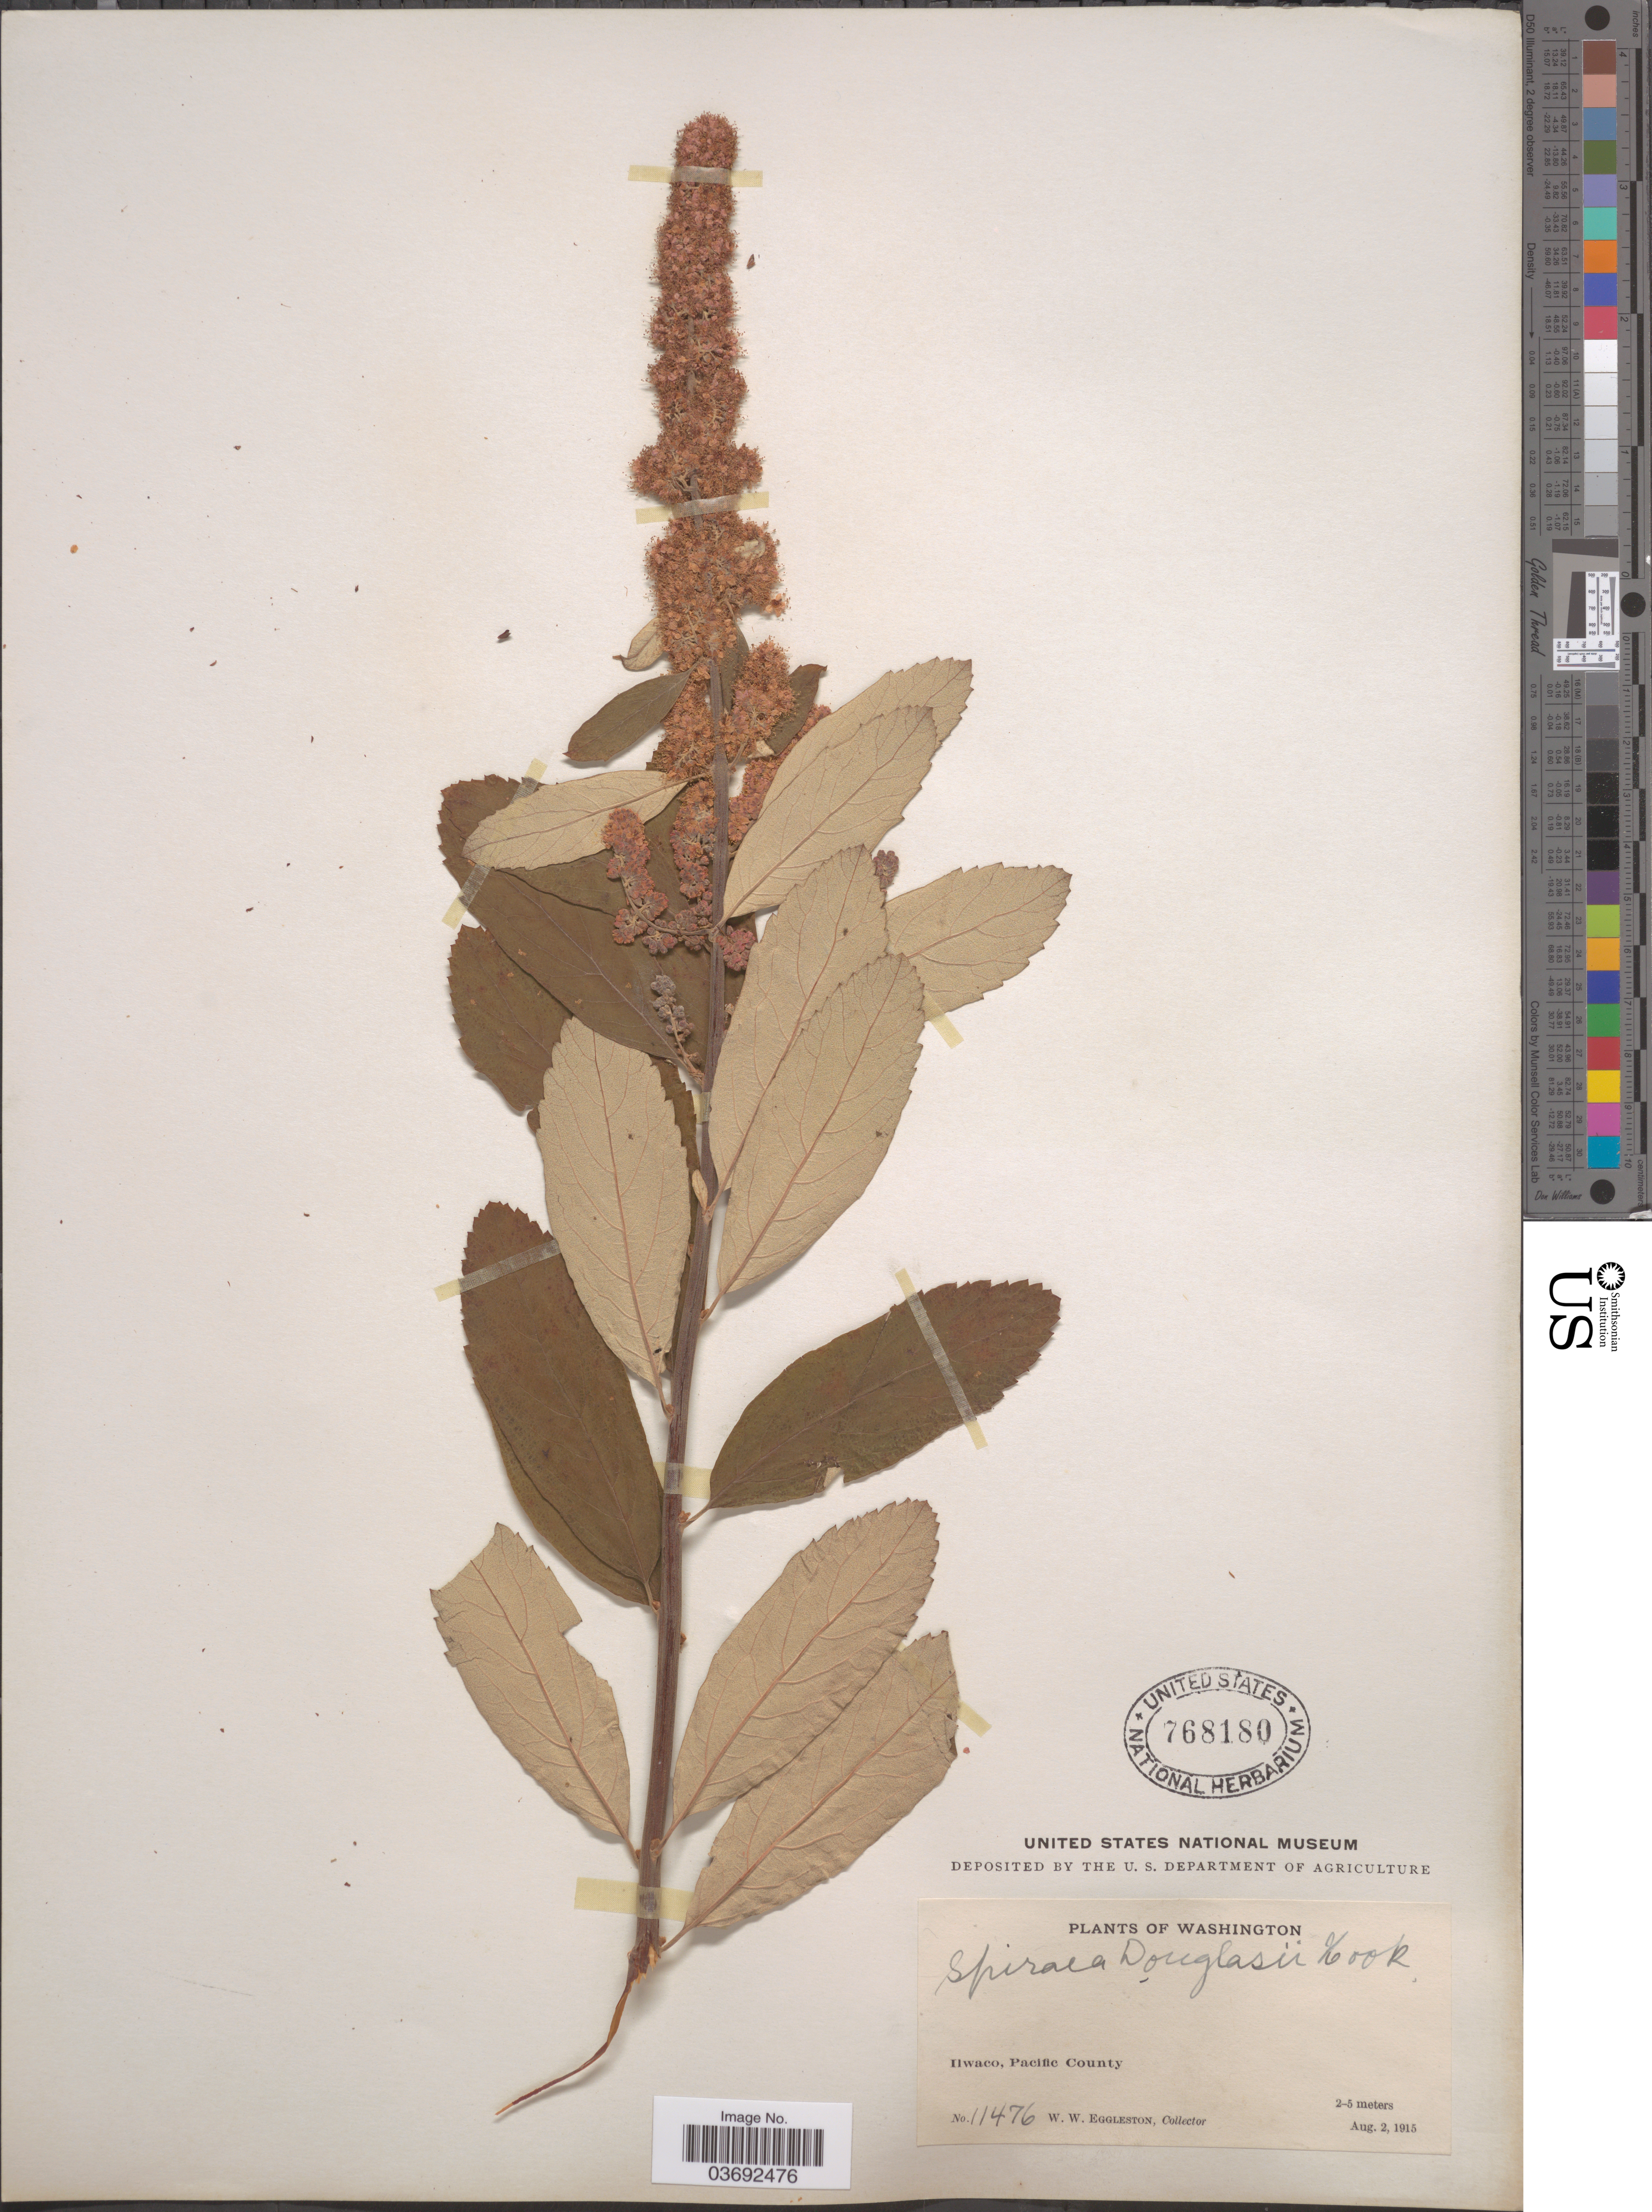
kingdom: Plantae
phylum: Tracheophyta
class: Magnoliopsida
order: Rosales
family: Rosaceae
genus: Spiraea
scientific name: Spiraea douglasii var. menziesii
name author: (Hook.) C. Presl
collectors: W. W. Eggleston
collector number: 11476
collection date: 1915-08-02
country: United States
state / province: Washington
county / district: Pacific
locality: Ilwaco, Pacific County.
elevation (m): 2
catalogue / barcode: US 768180